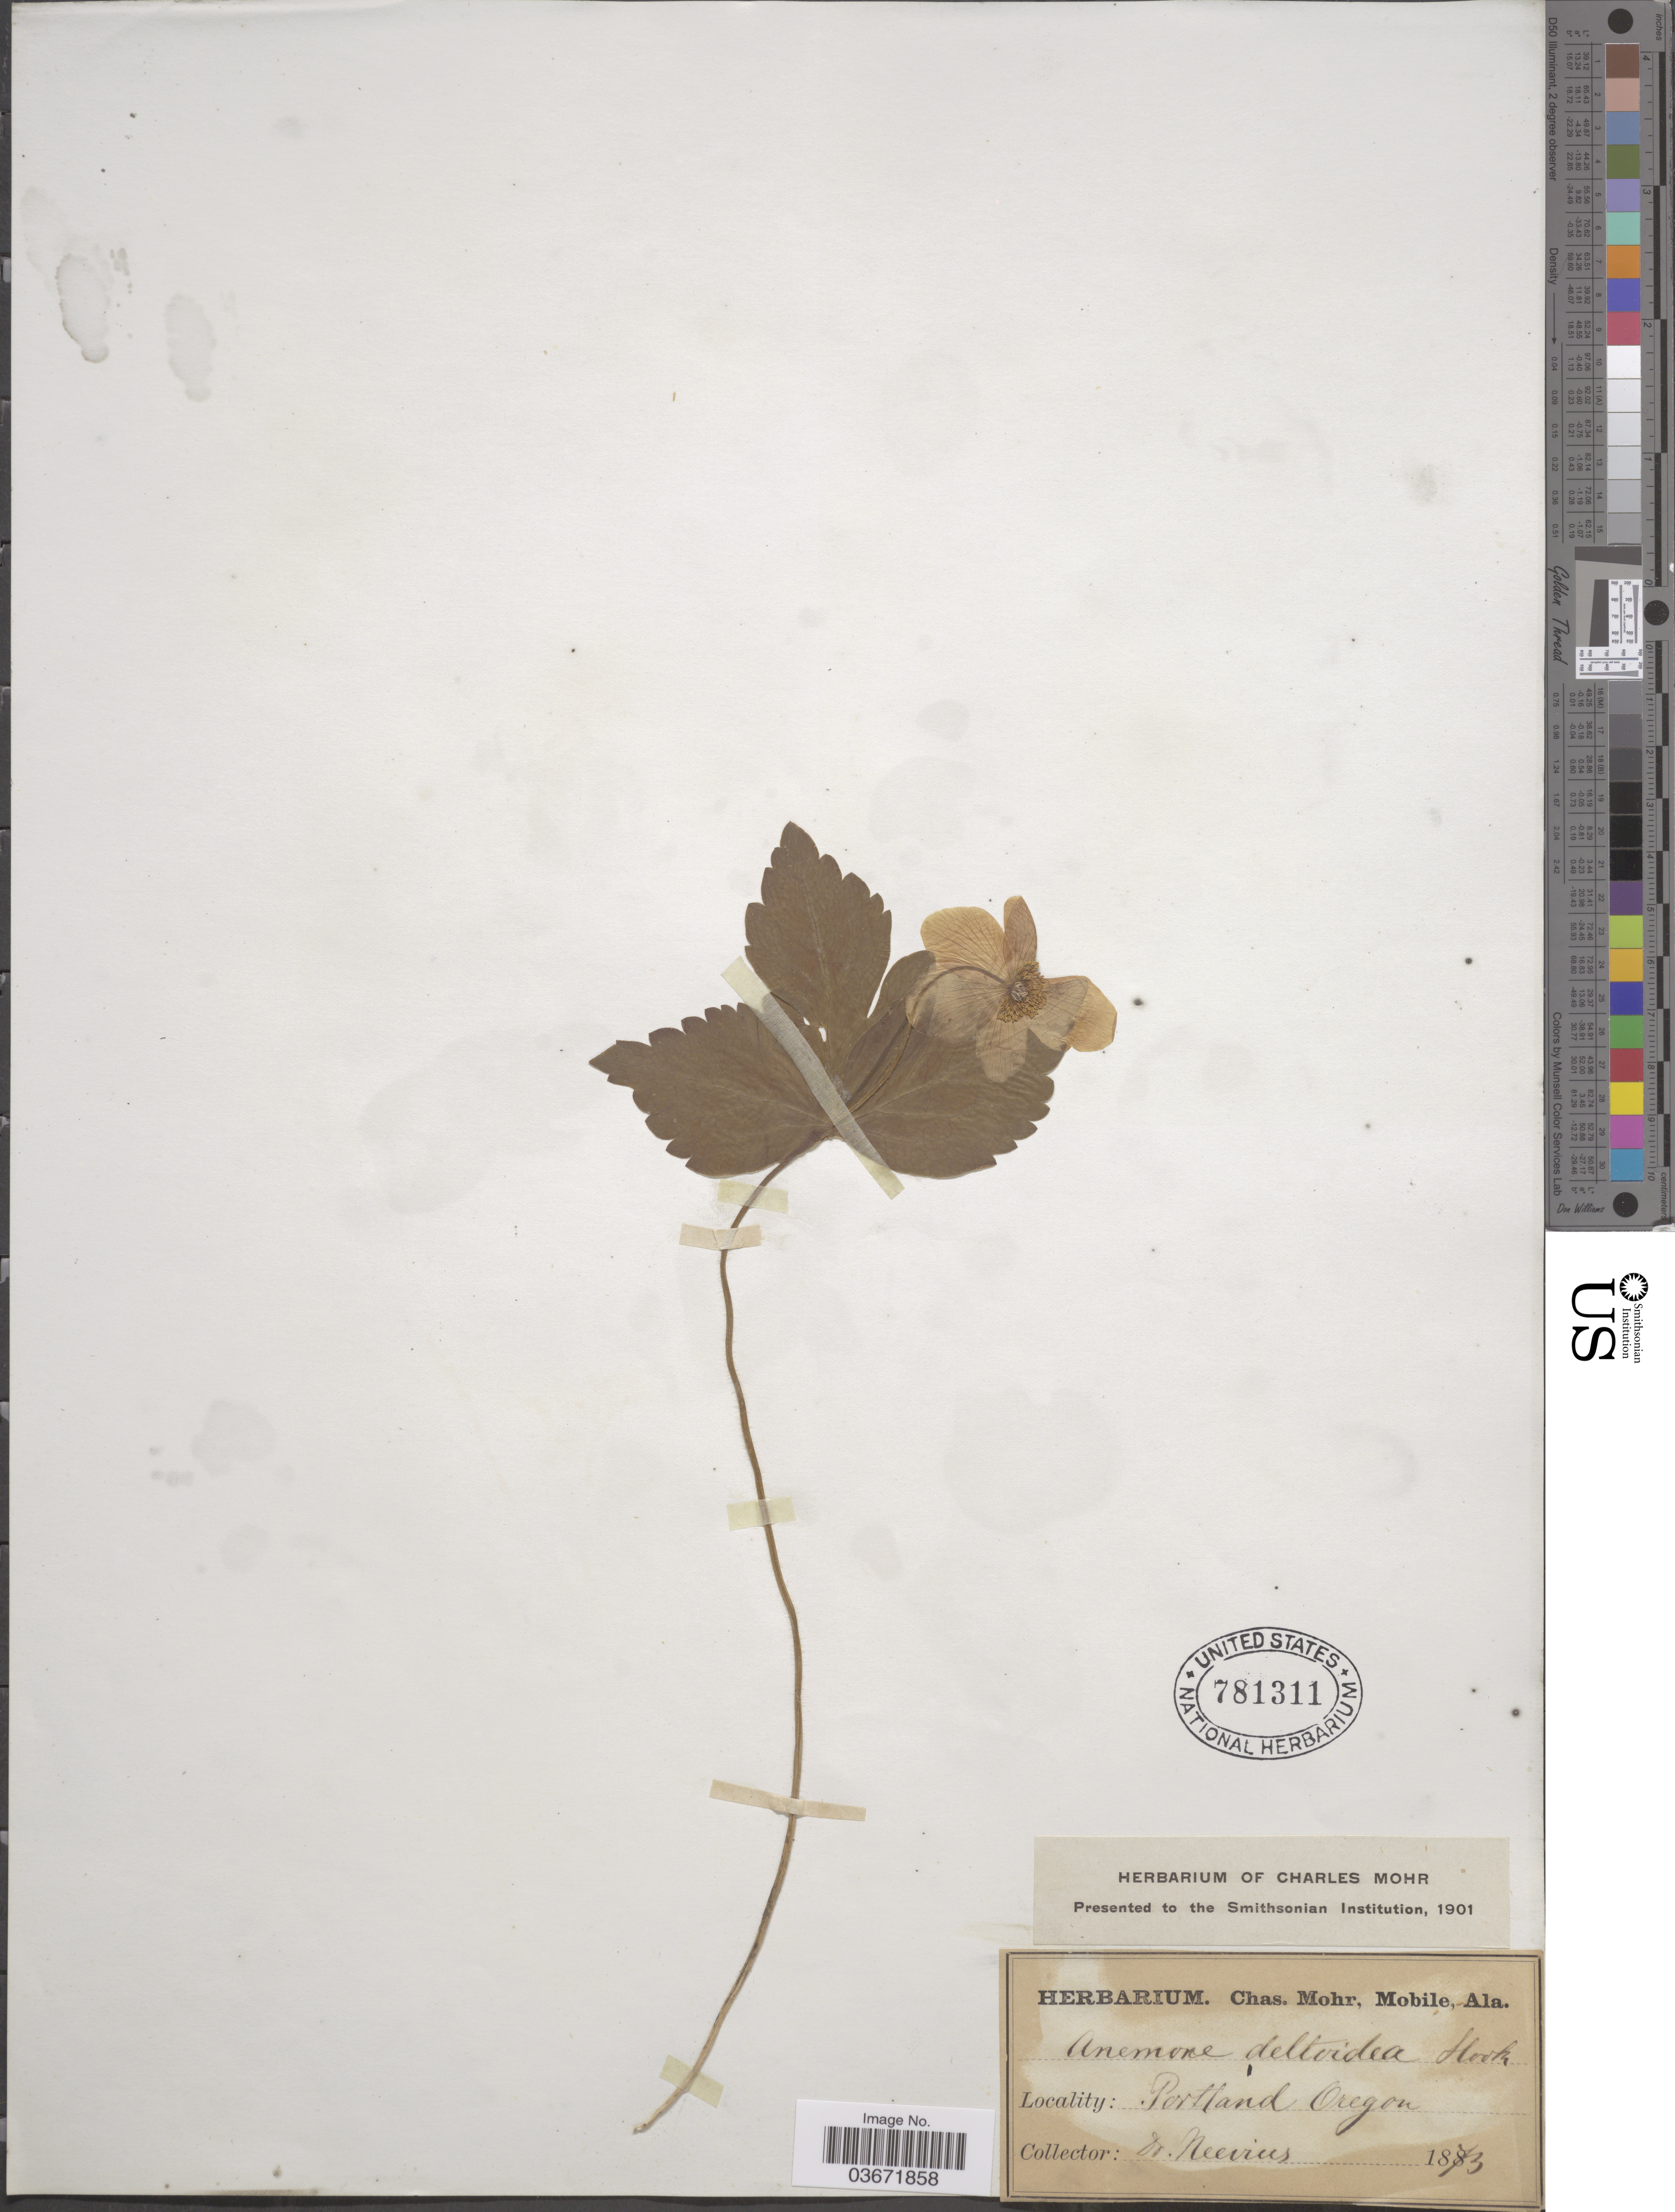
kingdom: Plantae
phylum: Tracheophyta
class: Magnoliopsida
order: Ranunculales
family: Ranunculaceae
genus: Anemone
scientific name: Anemone deltoidea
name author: Douglas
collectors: R. Nevius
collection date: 1873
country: United States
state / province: Oregon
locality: Portland.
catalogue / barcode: US 781311